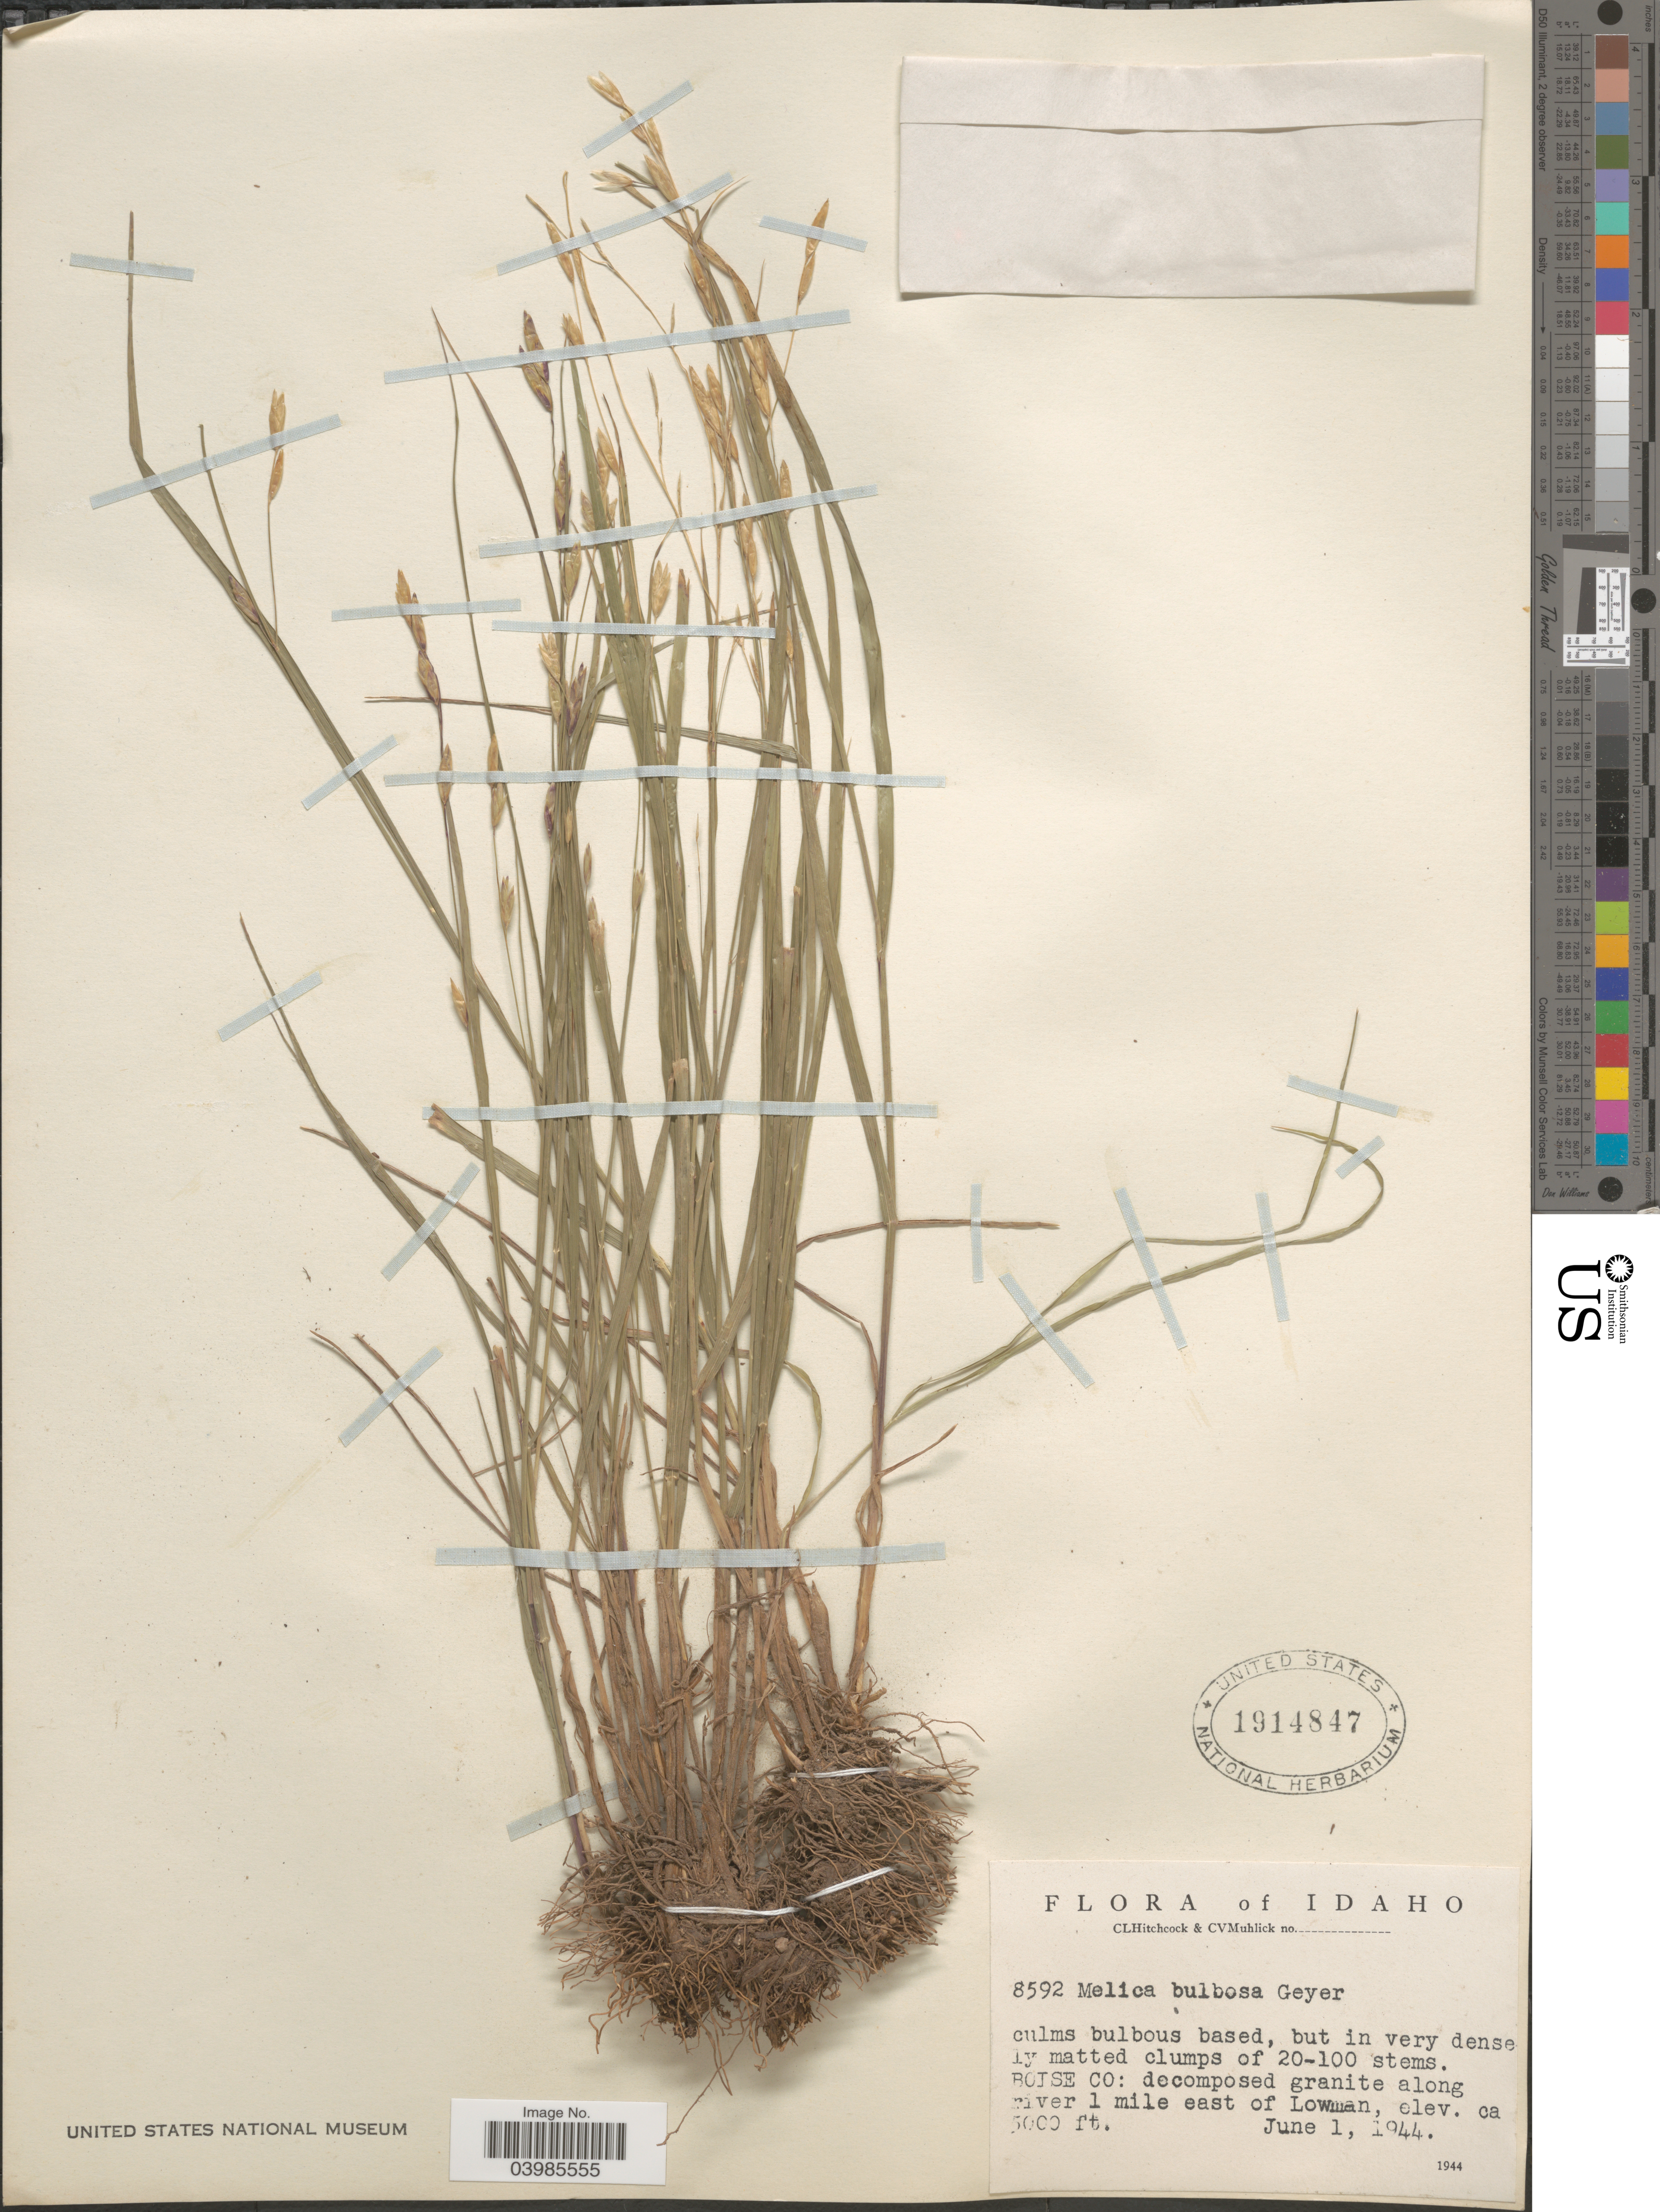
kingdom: Plantae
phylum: Tracheophyta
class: Liliopsida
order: Poales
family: Poaceae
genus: Melica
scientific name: Melica bulbosa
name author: Geyer ex Porter & J.M. Coult.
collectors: C. L. Hitchcock & C. V. Muhlick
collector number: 8592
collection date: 1944-06-01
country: United States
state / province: Idaho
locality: Boise Co: decomposed granite along river 1 mile east of Lowman.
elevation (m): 1524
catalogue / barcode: US 1914847